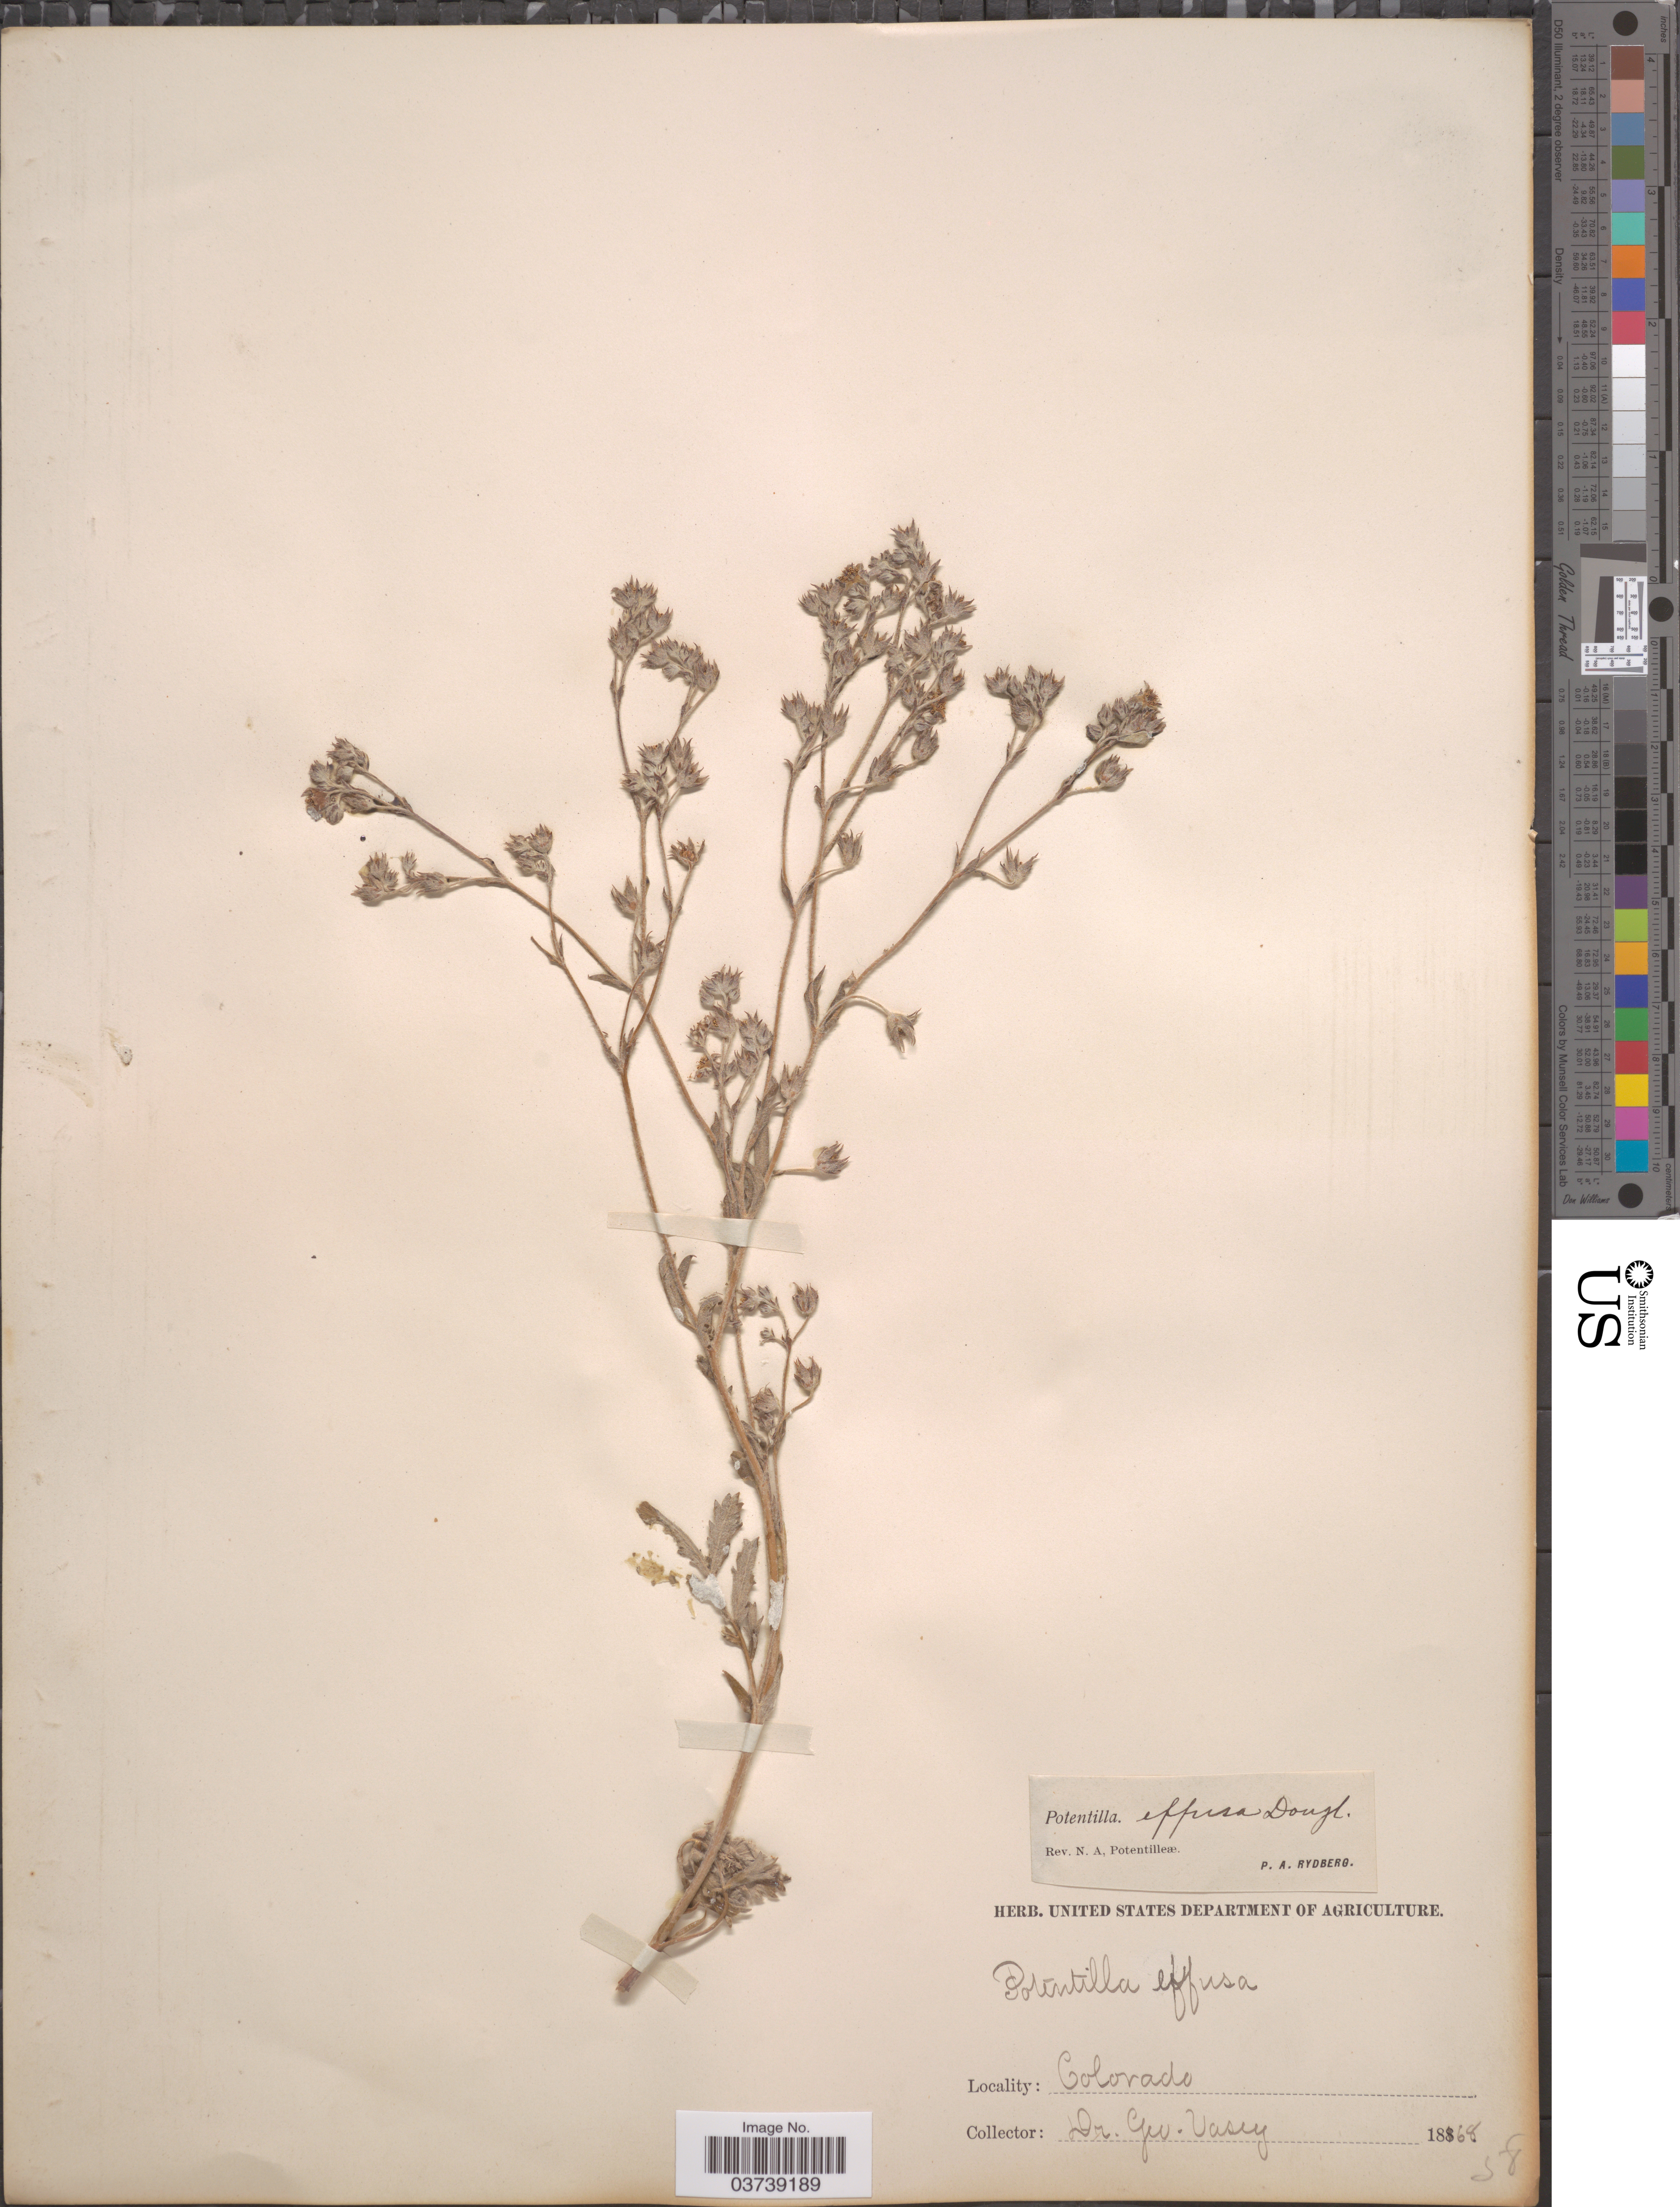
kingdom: Plantae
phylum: Tracheophyta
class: Magnoliopsida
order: Rosales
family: Rosaceae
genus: Potentilla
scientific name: Potentilla effusa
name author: Douglas ex Lehm.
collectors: G. R. Vasey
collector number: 58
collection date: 1868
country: United States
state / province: Colorado